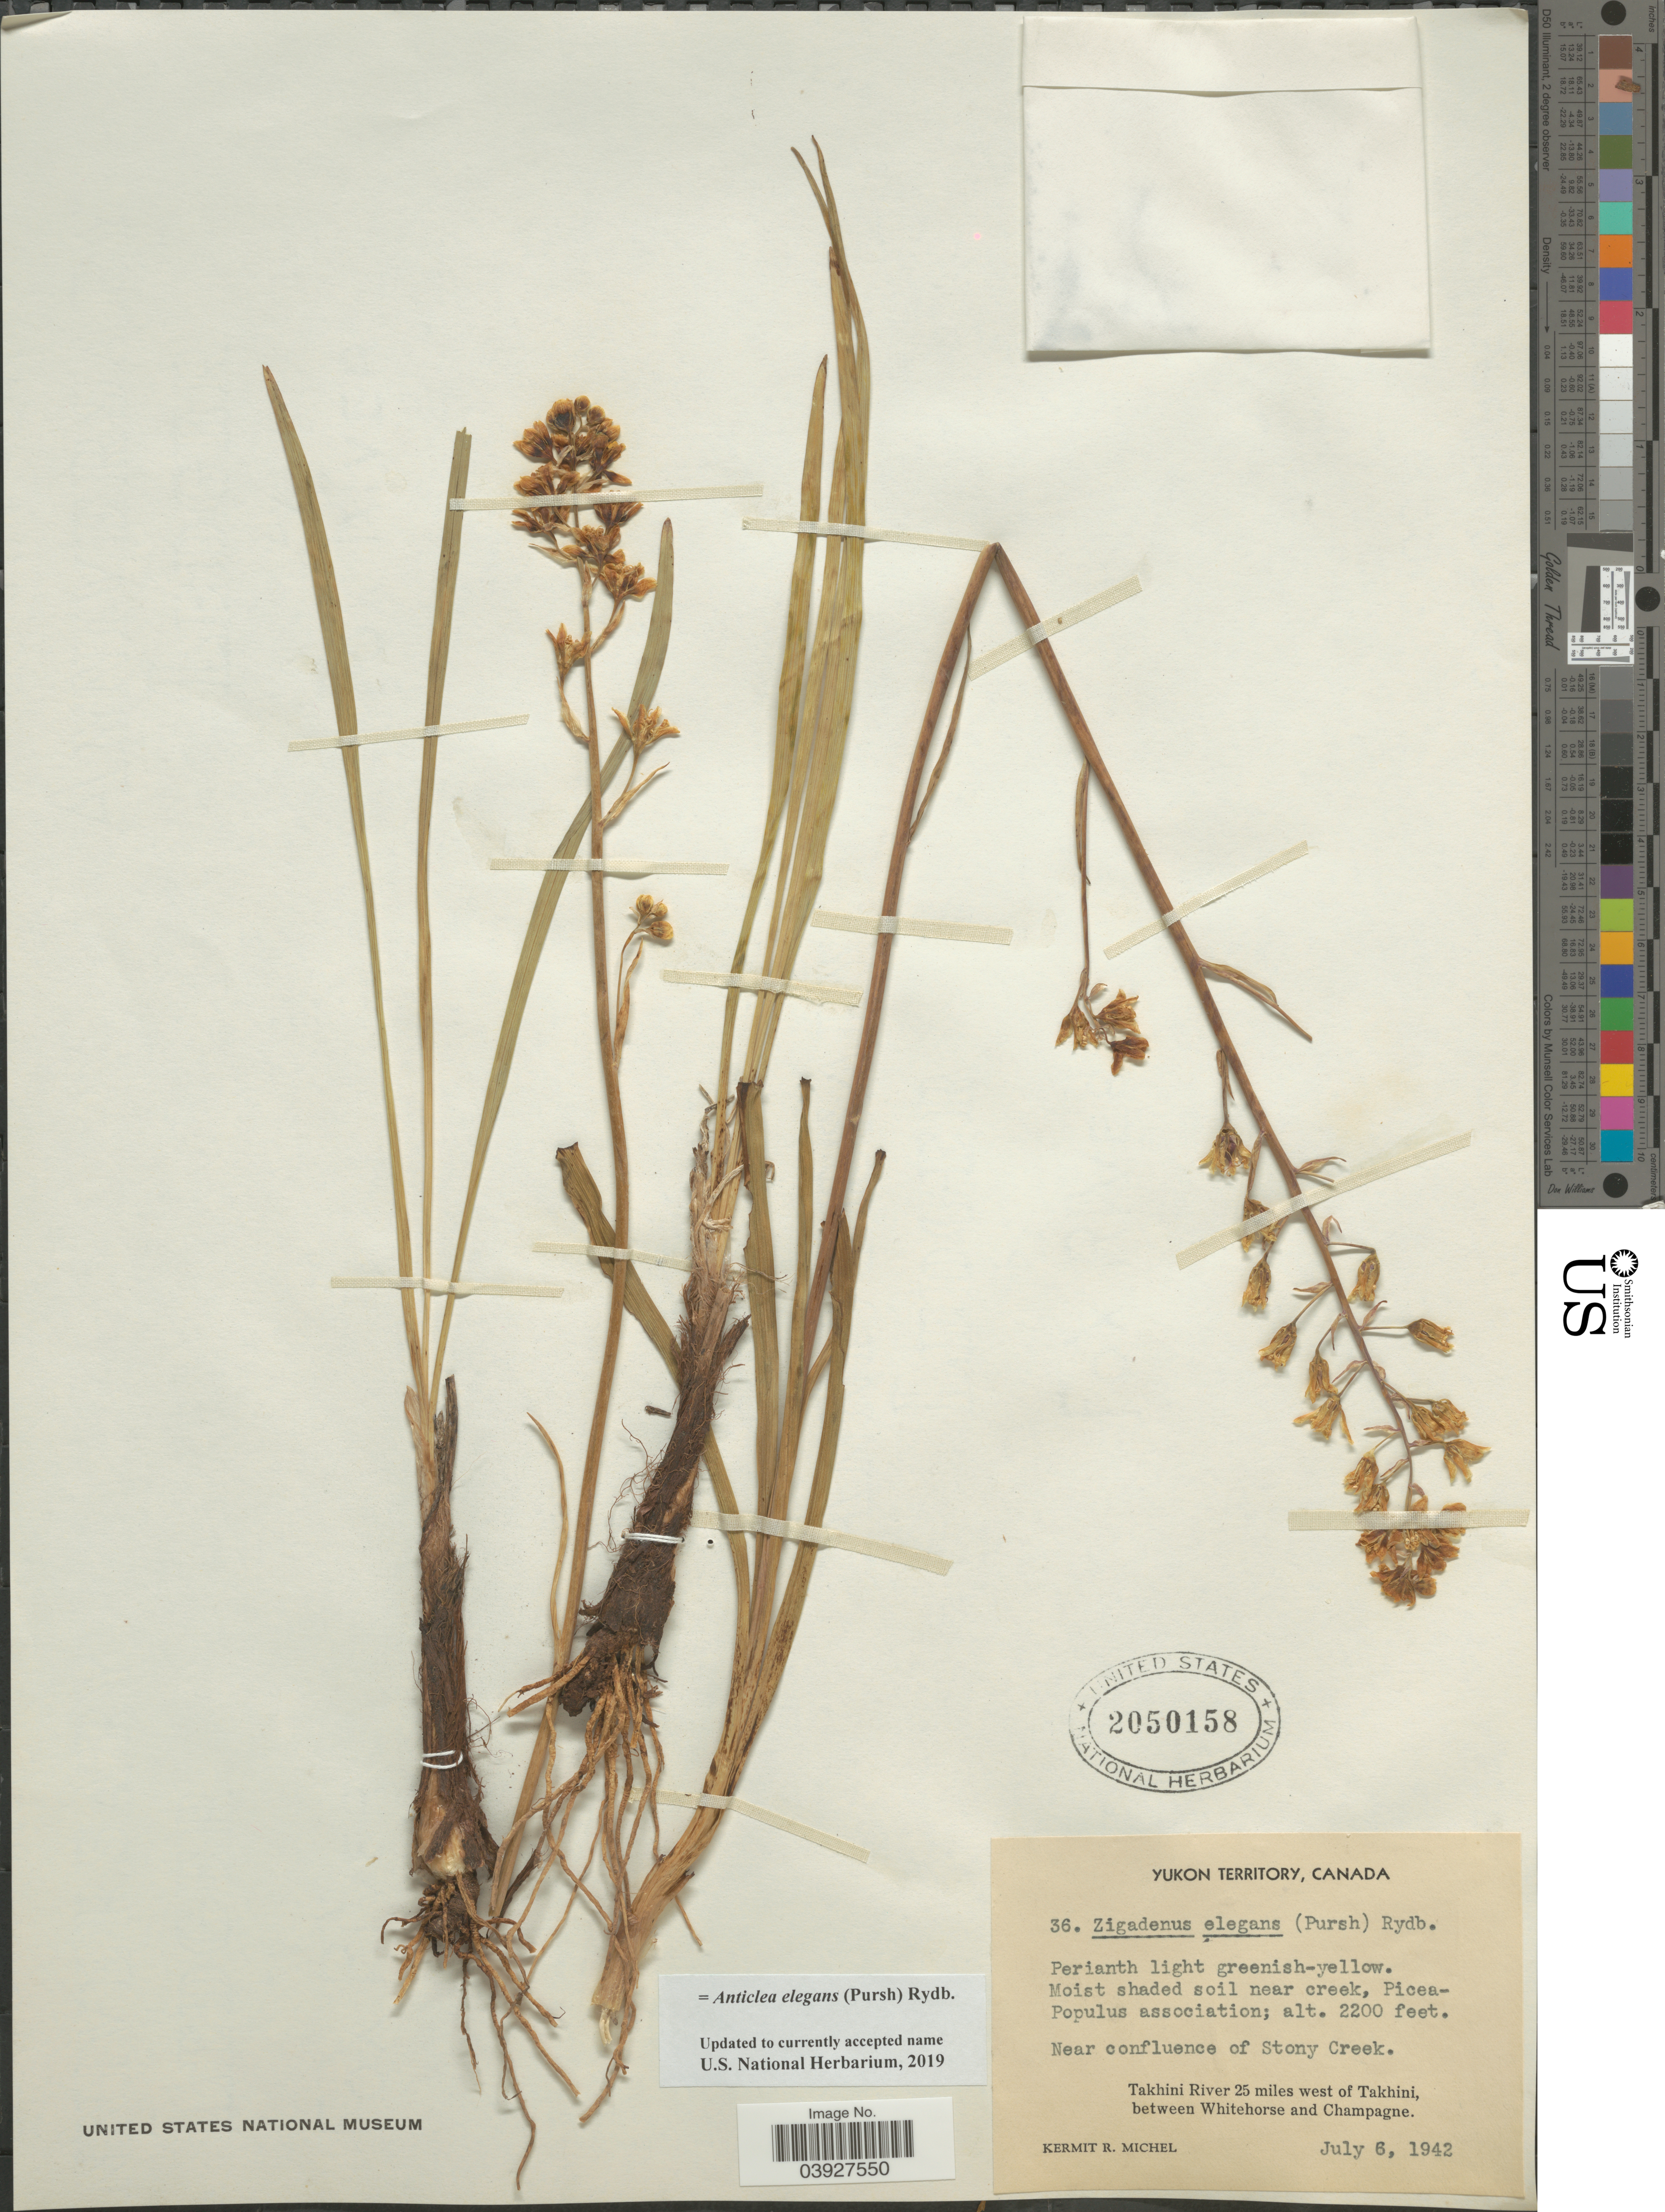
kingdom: Plantae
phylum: Tracheophyta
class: Liliopsida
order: Liliales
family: Melanthiaceae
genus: Anticlea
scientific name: Anticlea elegans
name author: (Pursh) Rydb.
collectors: K. Michel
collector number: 36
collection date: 1942-07-06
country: Canada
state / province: Yukon Territory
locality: Moist shaded soil near creek. Near confluence of Stony Creek. Takhini River 25 miles west of Takhini, between Whitehorse and Champagne.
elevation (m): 671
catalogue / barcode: US 2050158